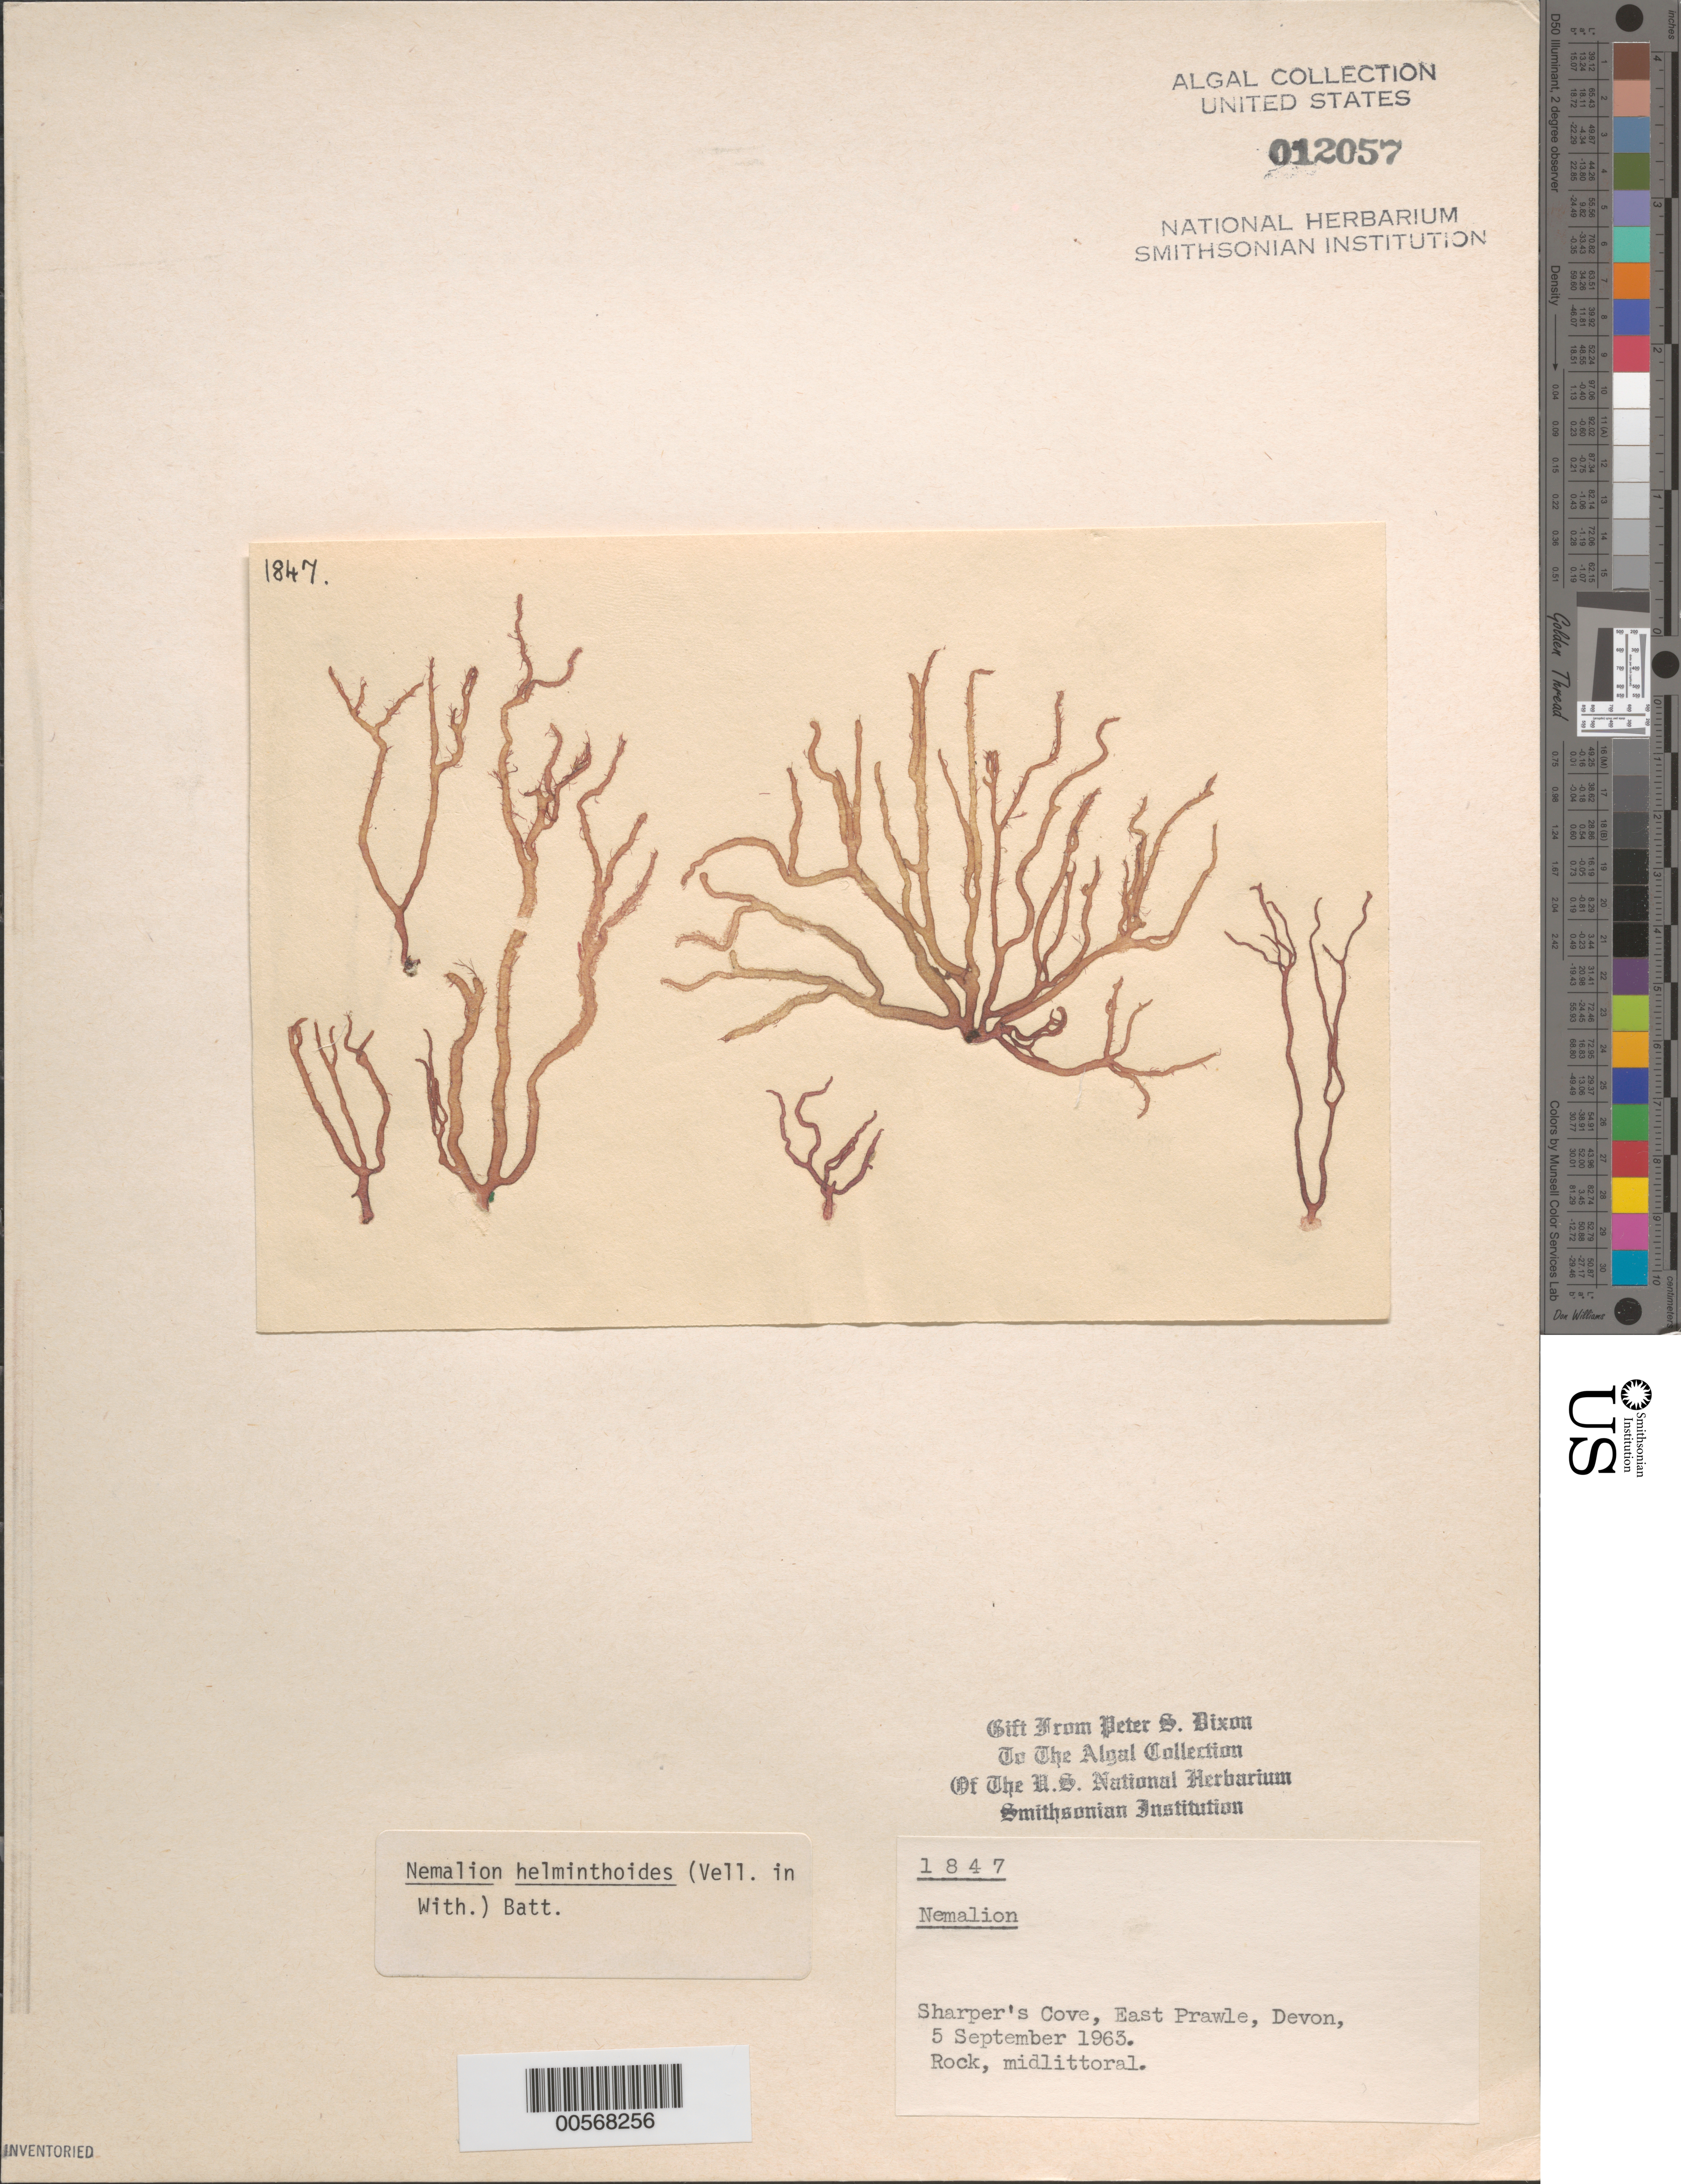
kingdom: Chromista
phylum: Ochrophyta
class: Phaeophyceae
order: Laminariales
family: Agaraceae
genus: Neoagarum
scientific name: Neoagarum fimbriatum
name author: (Harvey) H.Kawai & Hanyuda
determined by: Algae name updating Project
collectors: P. S. Dixon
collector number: PSD 1847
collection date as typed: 05 Sep 1963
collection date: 1963-09-05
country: United Kingdom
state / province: England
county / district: Devon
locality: Sharper's Cove, East Prawle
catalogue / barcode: US 12057